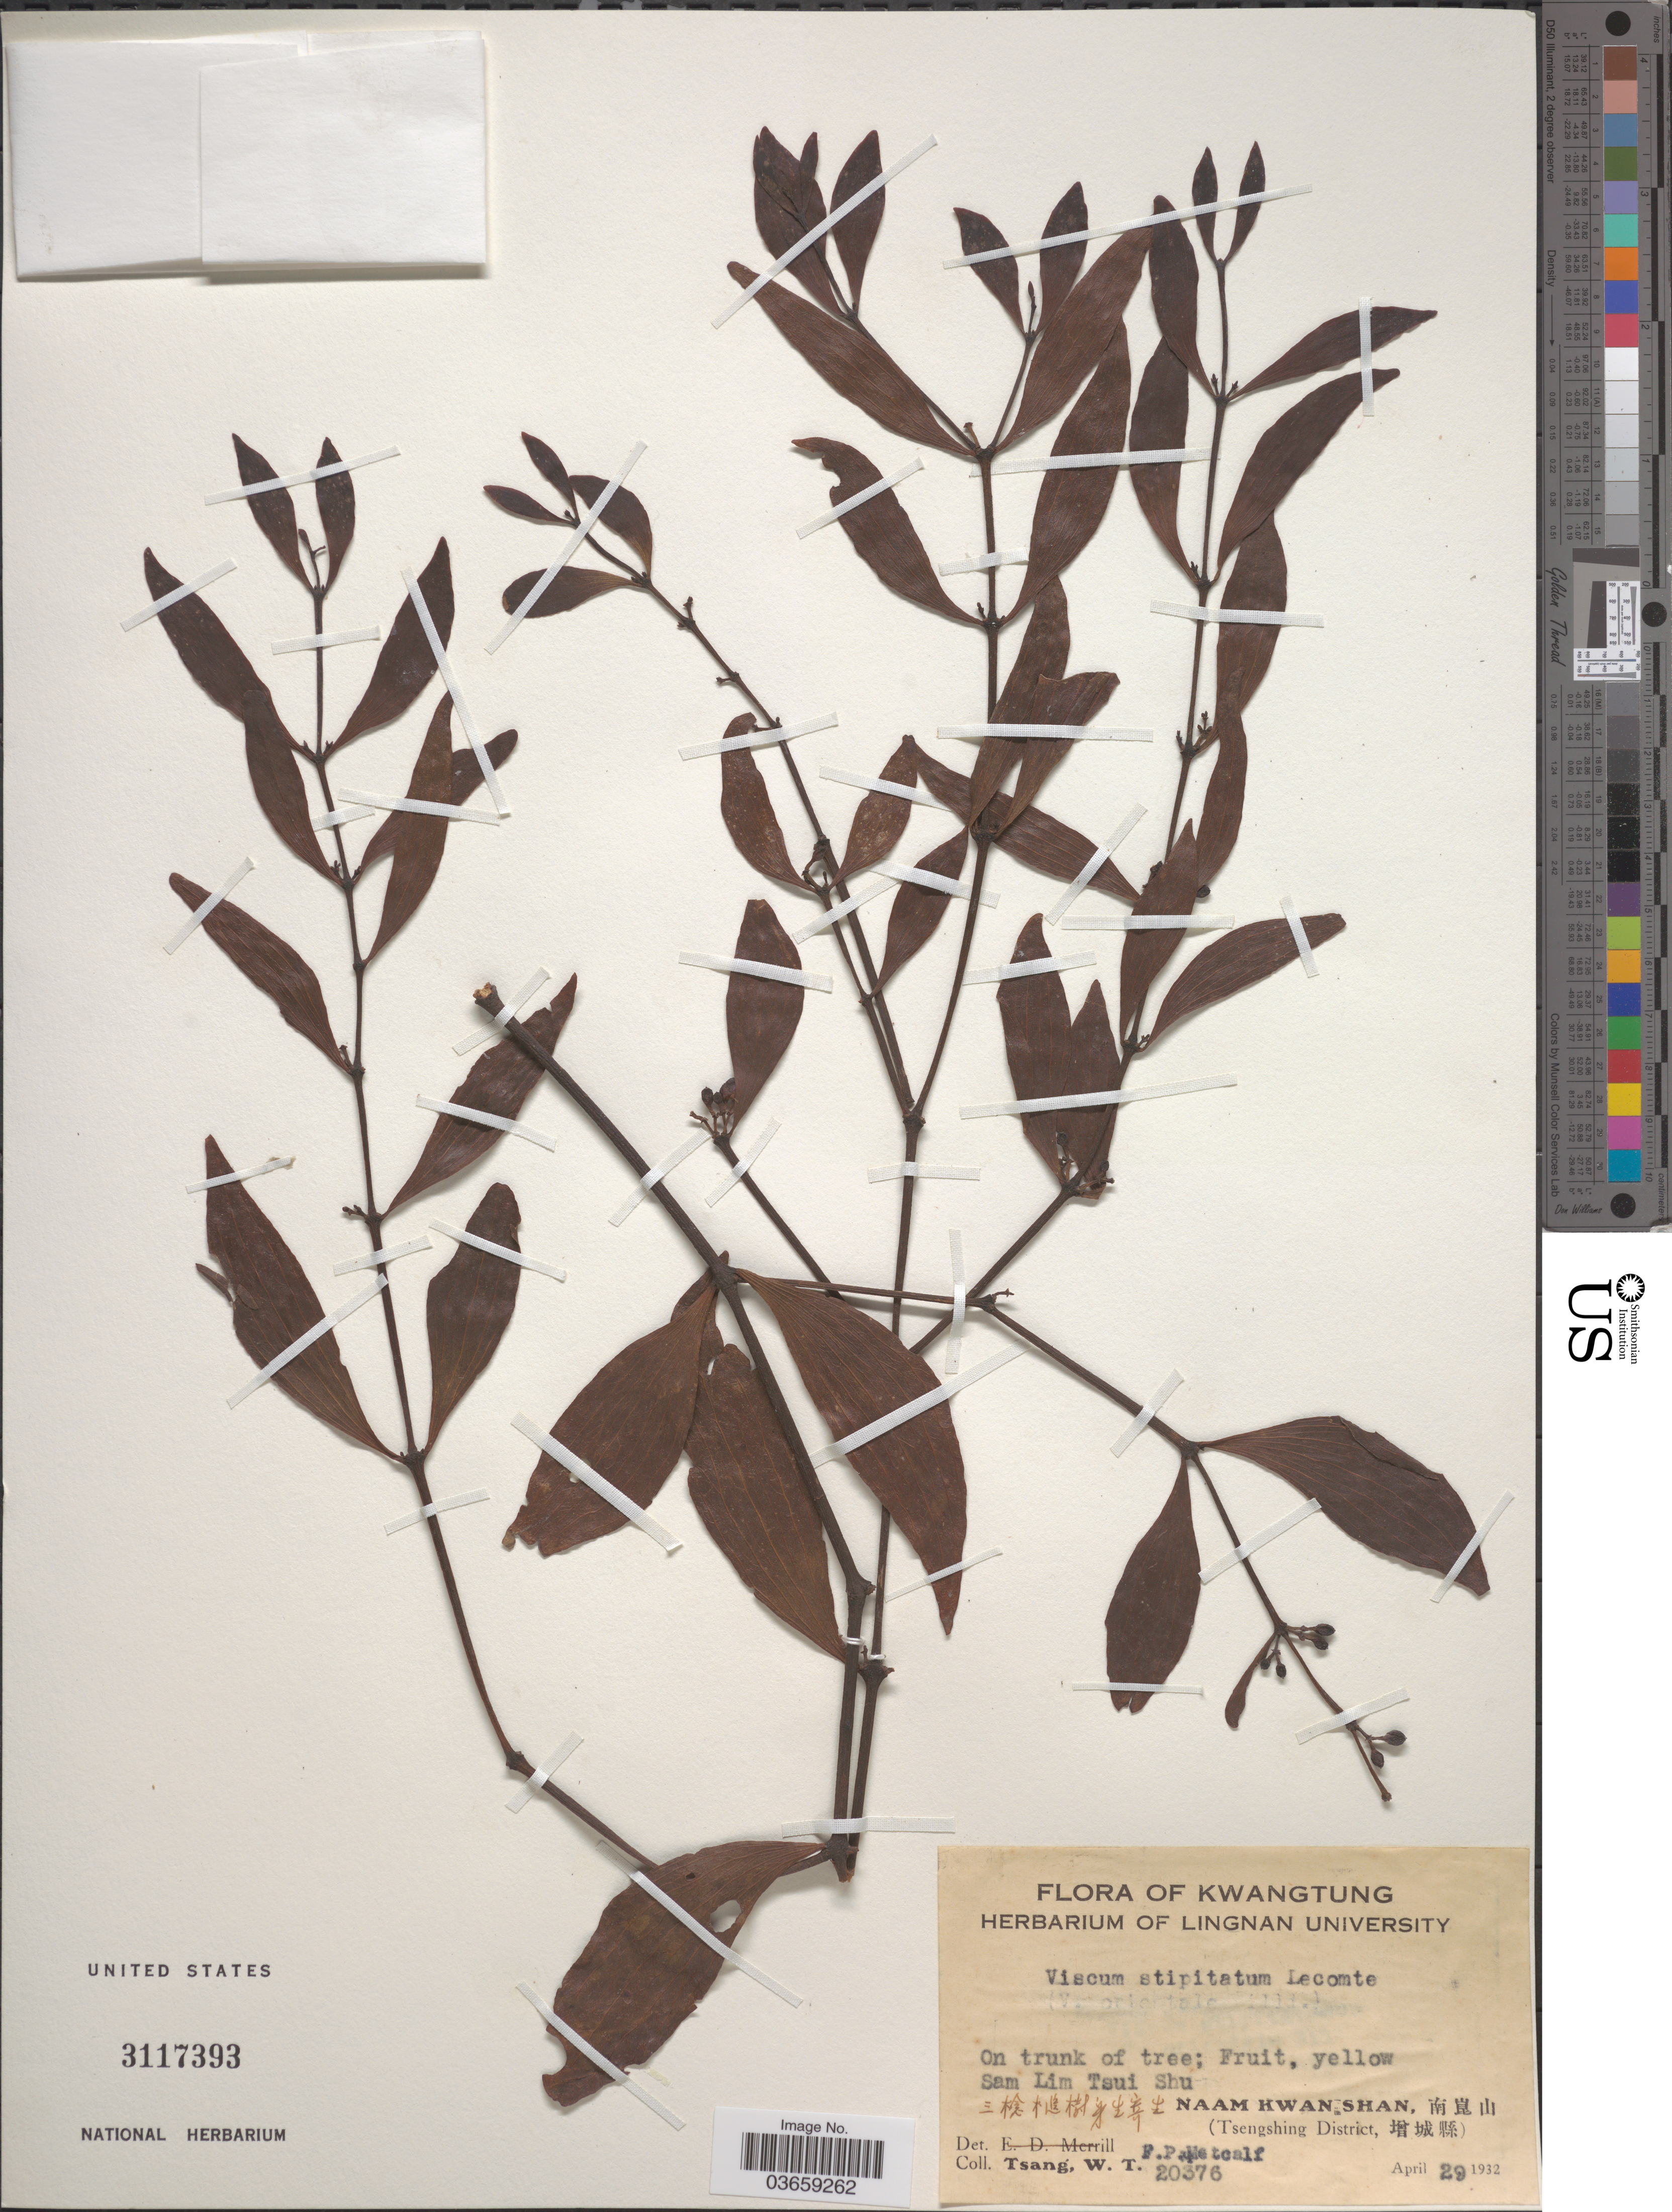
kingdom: Plantae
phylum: Tracheophyta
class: Magnoliopsida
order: Santalales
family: Viscaceae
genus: Viscum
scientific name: Viscum stipitatum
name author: Lecomte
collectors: W. T. Tsang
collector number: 20376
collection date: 1932-04-29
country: China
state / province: Guangdong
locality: Kwangtung. Sam Lim Tsui Shu X. Naam Kwan Shan, X. (Tsengshing District, X).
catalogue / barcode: US 3117393